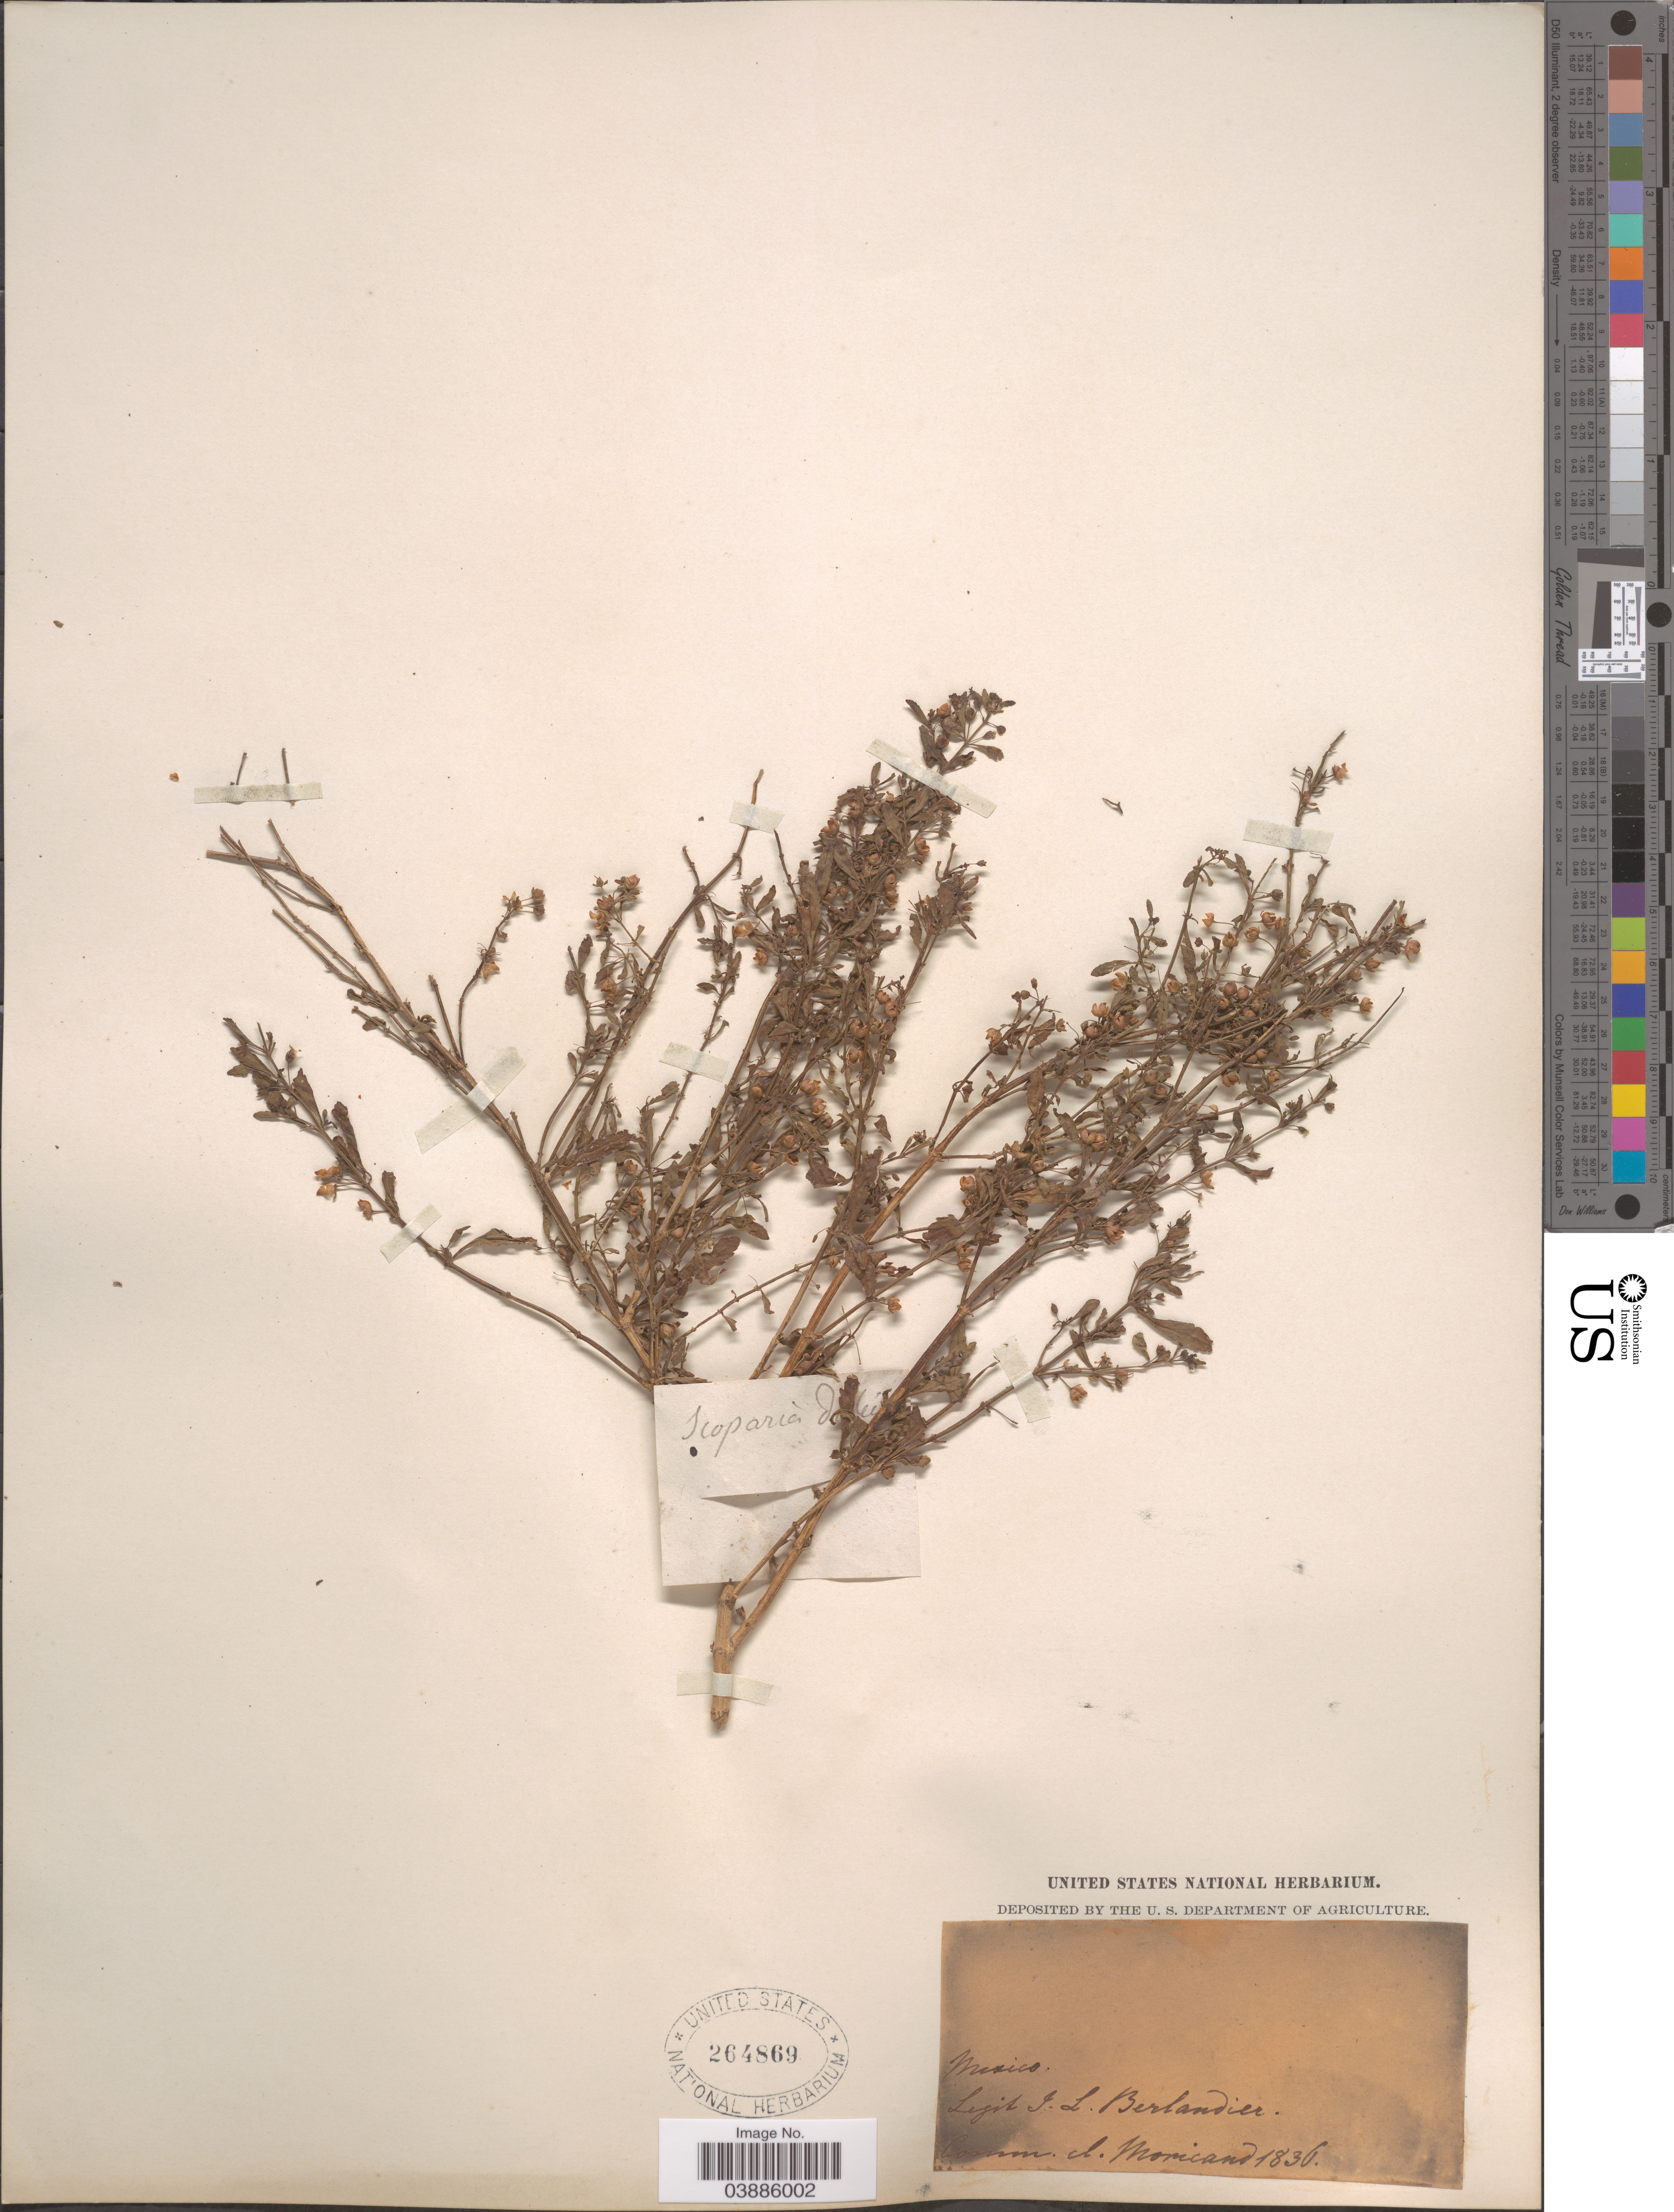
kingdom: Plantae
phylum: Tracheophyta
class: Magnoliopsida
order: Lamiales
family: Plantaginaceae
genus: Scoparia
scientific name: Scoparia dulcis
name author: L.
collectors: J. L. Berlandier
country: Mexico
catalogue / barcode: US 264869